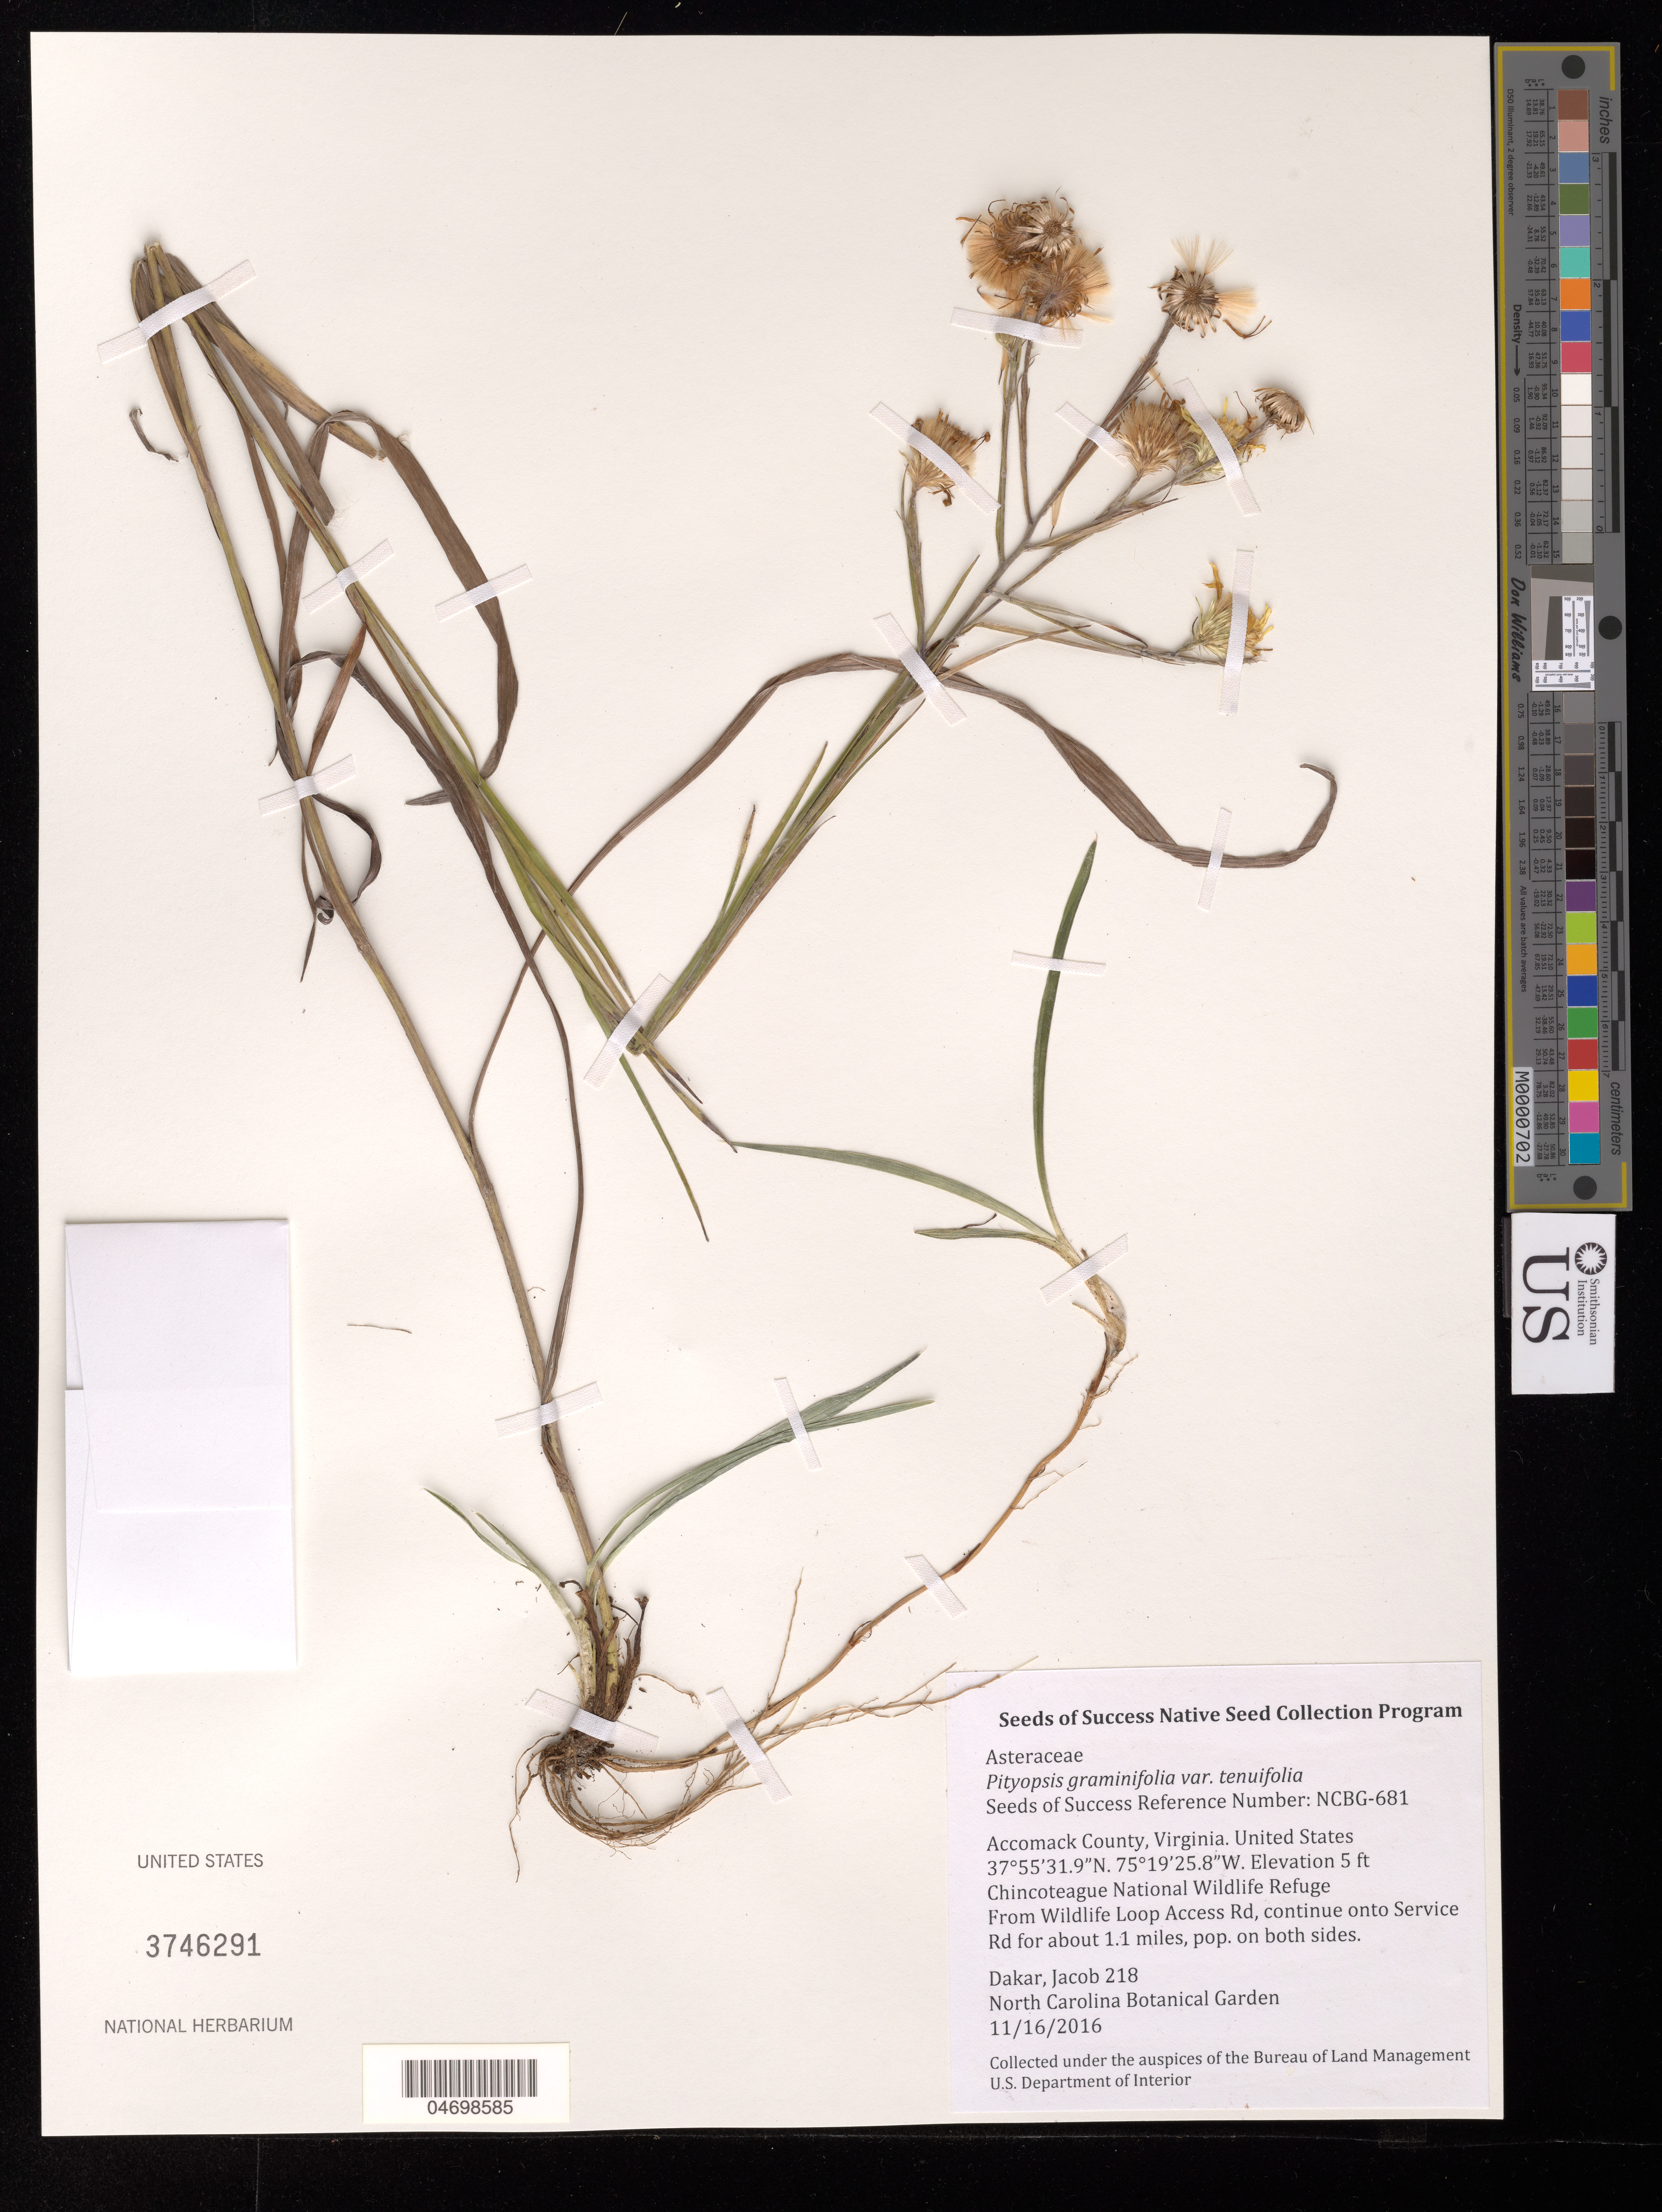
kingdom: Plantae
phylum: Tracheophyta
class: Magnoliopsida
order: Asterales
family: Asteraceae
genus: Pityopsis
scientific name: Pityopsis graminifolia var. tenuifolia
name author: (Torr.) Semple & Bowers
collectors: J. Dakar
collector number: NCBG-681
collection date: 2016-11-16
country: United States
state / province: Virginia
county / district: Accomack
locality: Chincoteague National Wildlife Refuge, Ragged Point Trail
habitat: Maritime Evergreen Forest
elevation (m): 2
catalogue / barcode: US 3746291